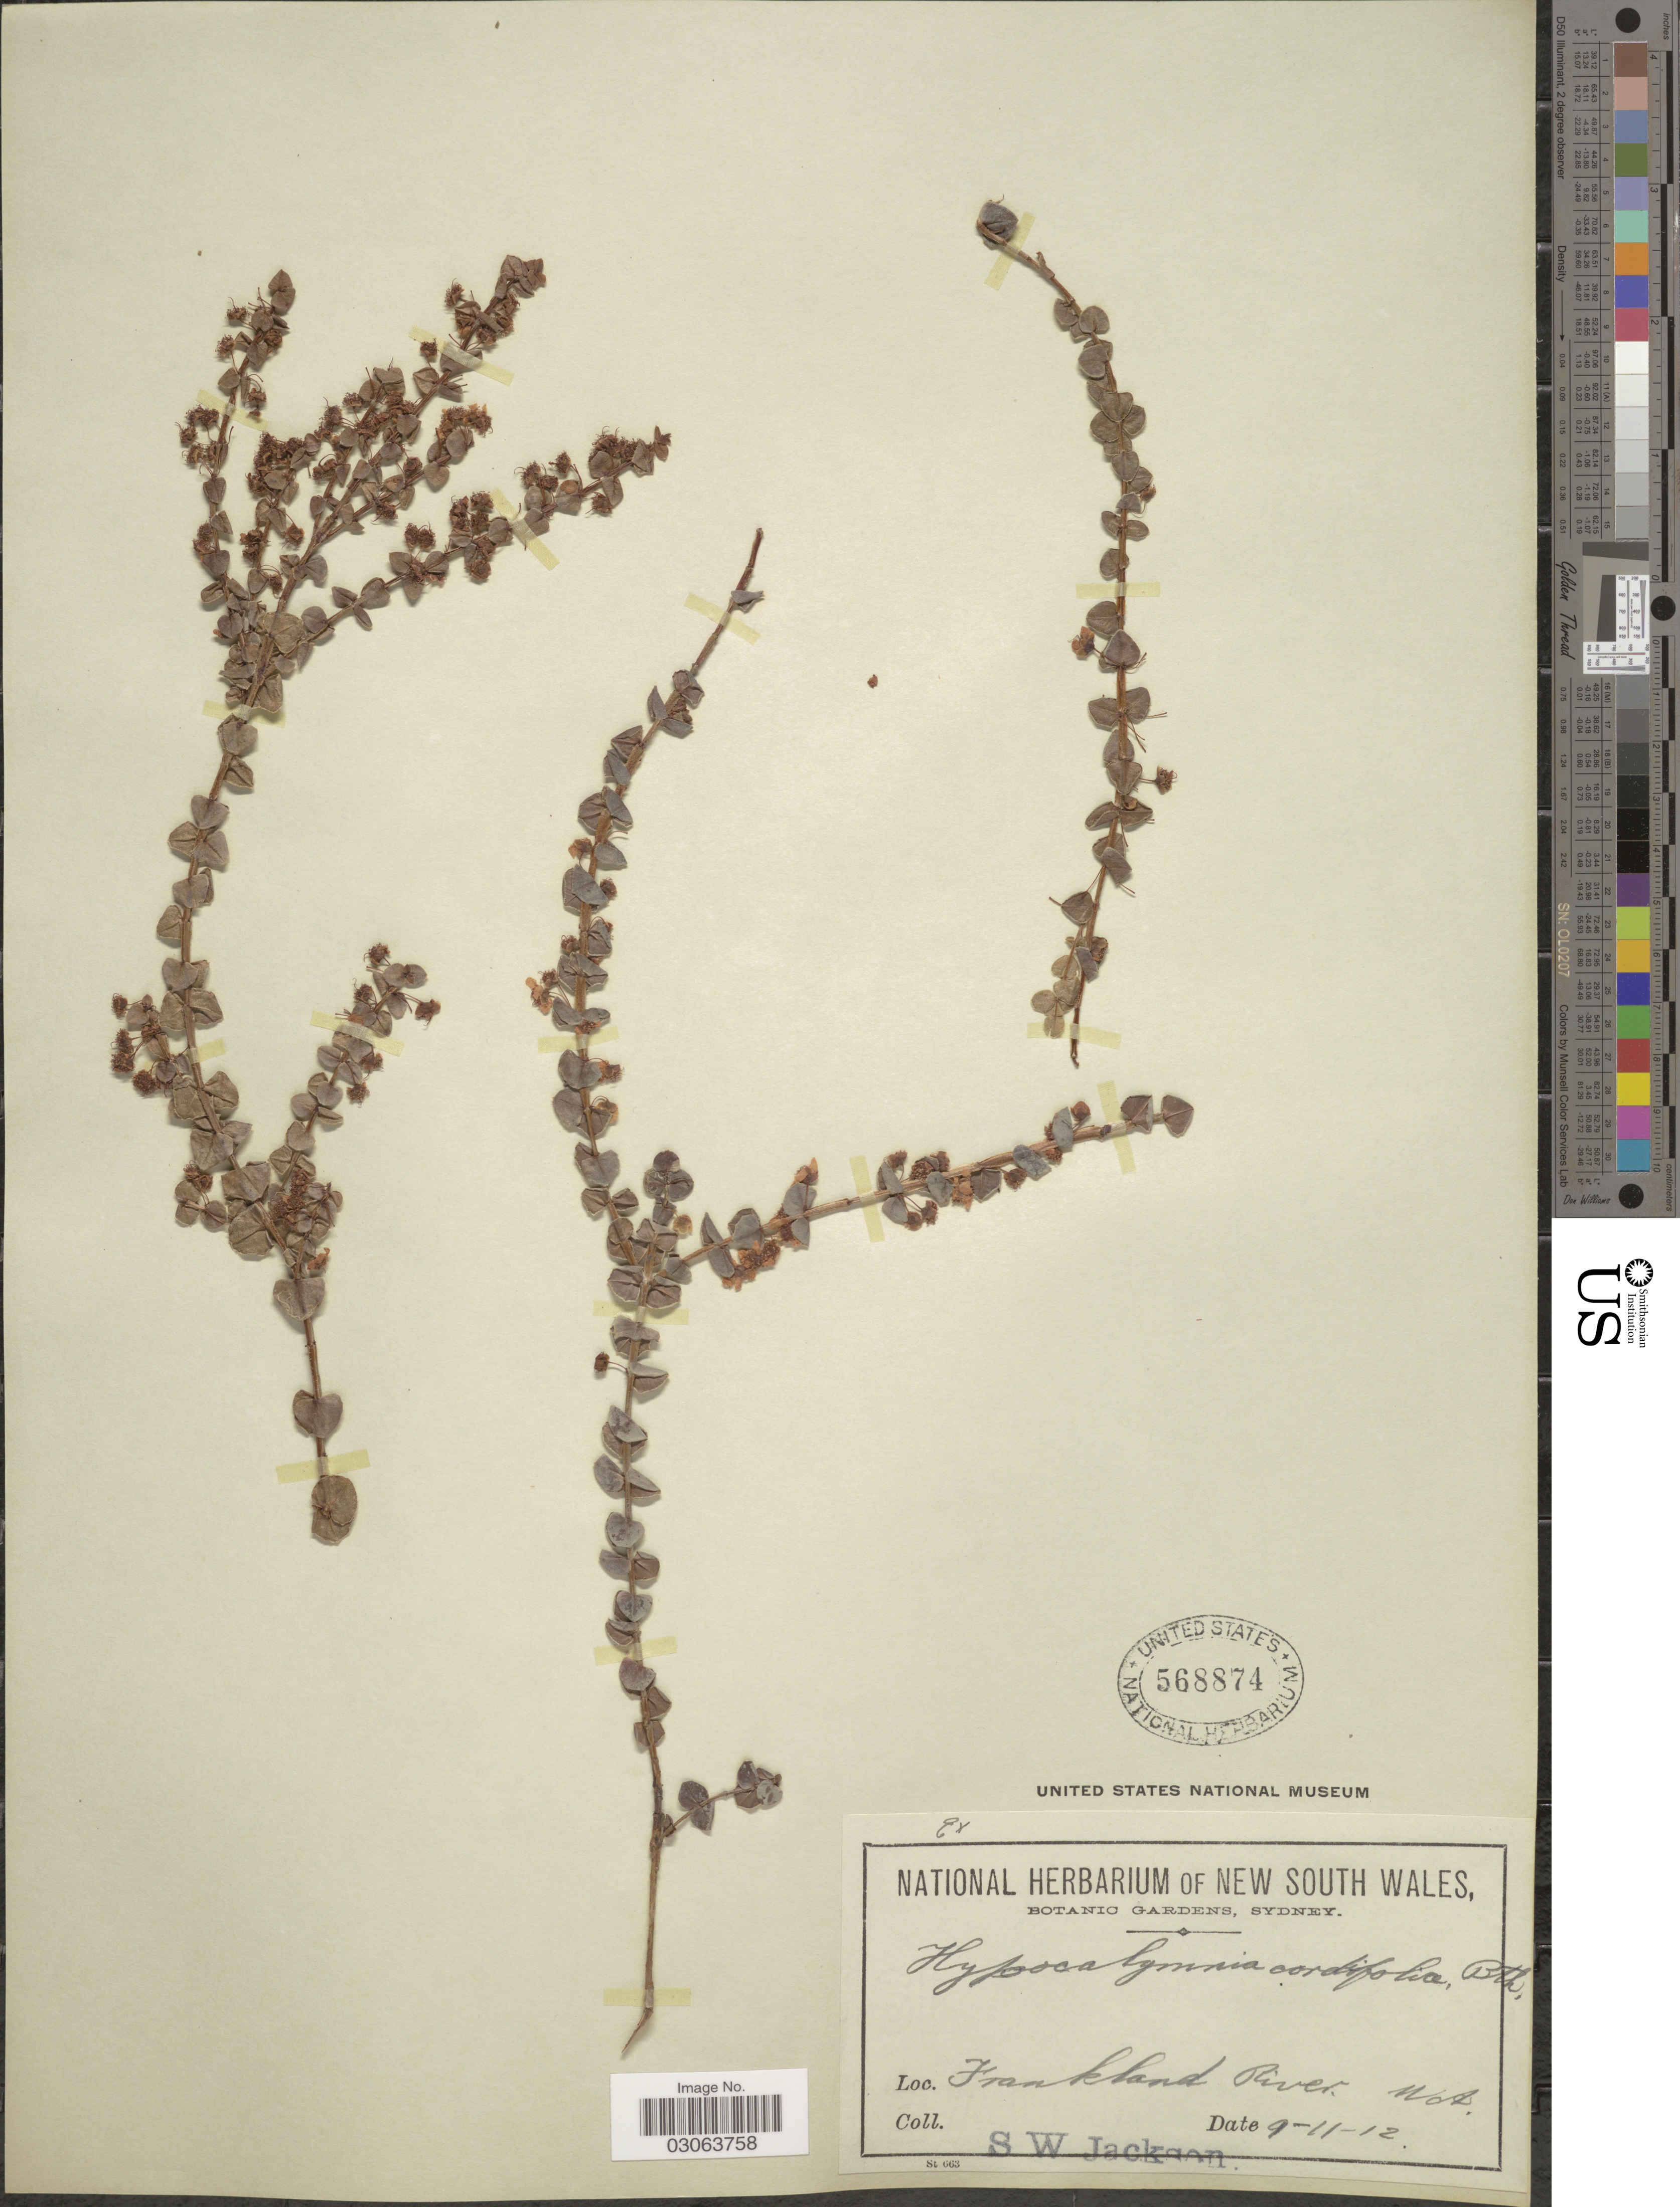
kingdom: Plantae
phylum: Tracheophyta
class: Magnoliopsida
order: Myrtales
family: Myrtaceae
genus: Hypocalymma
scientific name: Hypocalymma cordifolium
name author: Schauer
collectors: Jackson, S. W.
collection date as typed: Transcribed d/m/y: 9/11/12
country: Australia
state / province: Western Australia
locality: Frankland River.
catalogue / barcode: US 568874